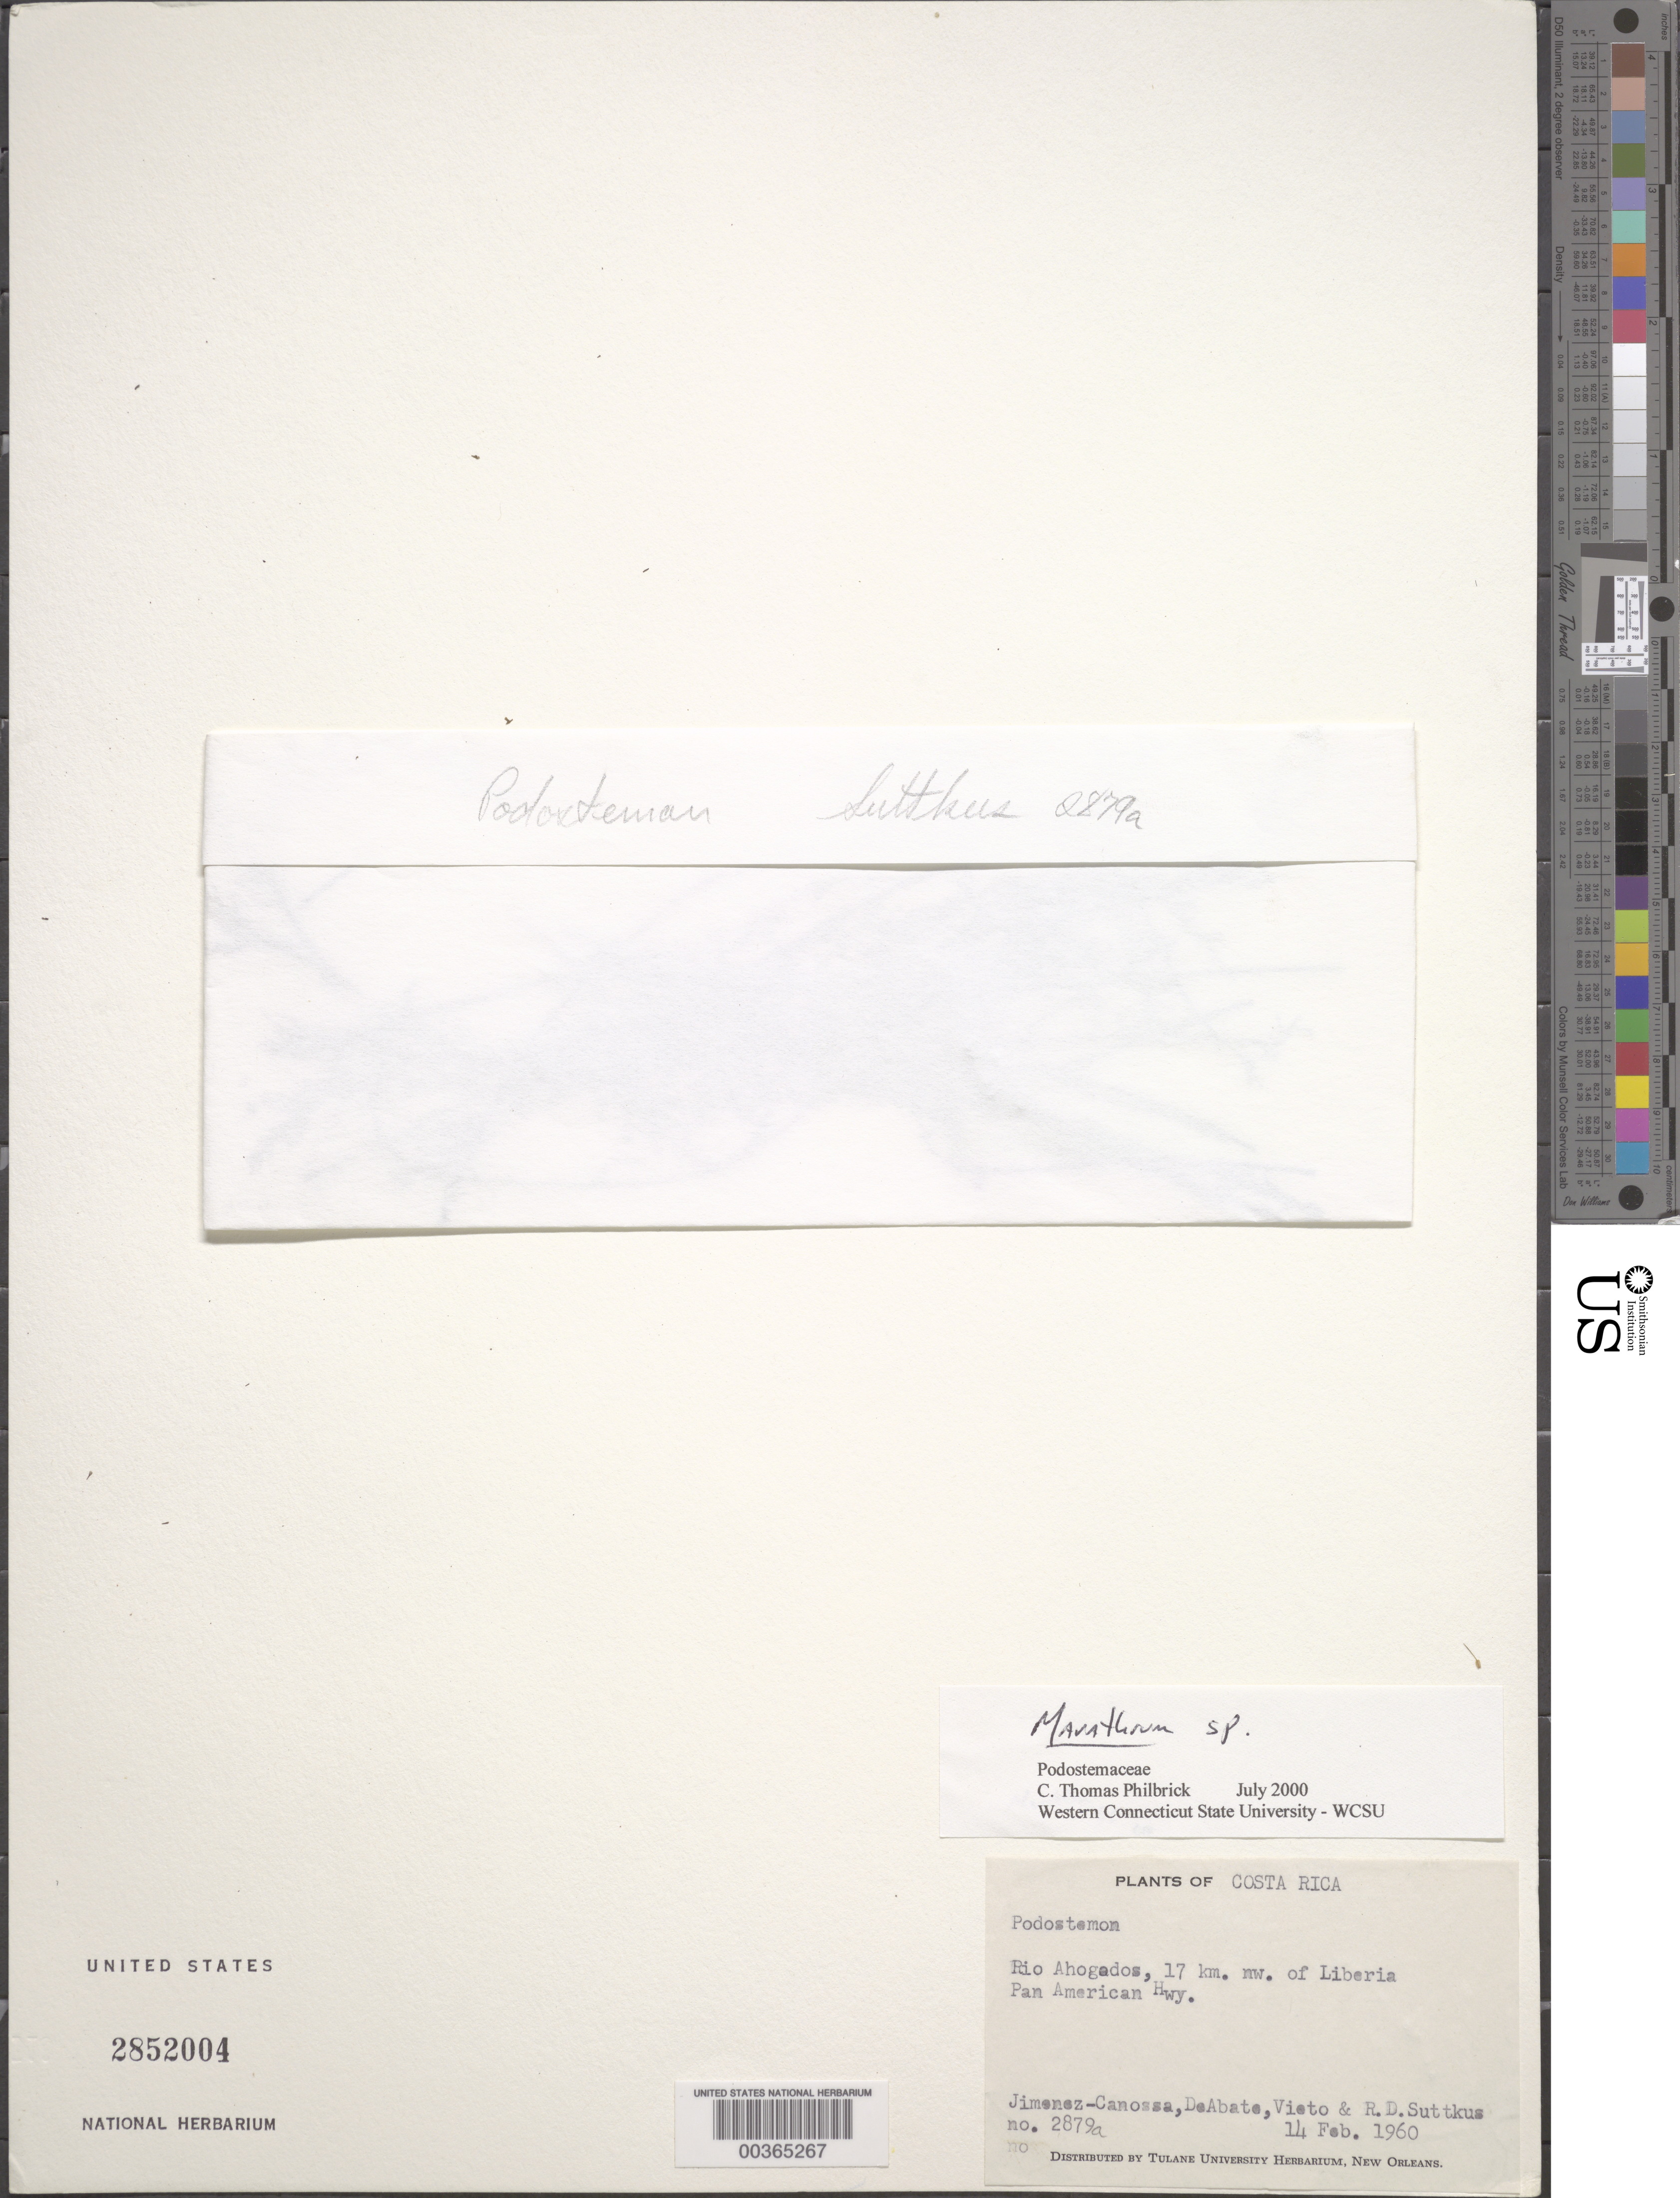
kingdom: Plantae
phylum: Tracheophyta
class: Magnoliopsida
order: Malpighiales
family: Podostemaceae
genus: Podostemum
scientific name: Podostemum sp.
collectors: R. Suttkus, S. Jimenez Canossa, J. Deabata & -. Vieto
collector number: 2879a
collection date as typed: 14 Feb 1960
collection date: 1960-02-14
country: Costa Rica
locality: Rio Ahogados, NW of Liberia, Pan American Hwy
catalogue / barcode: US 2852004